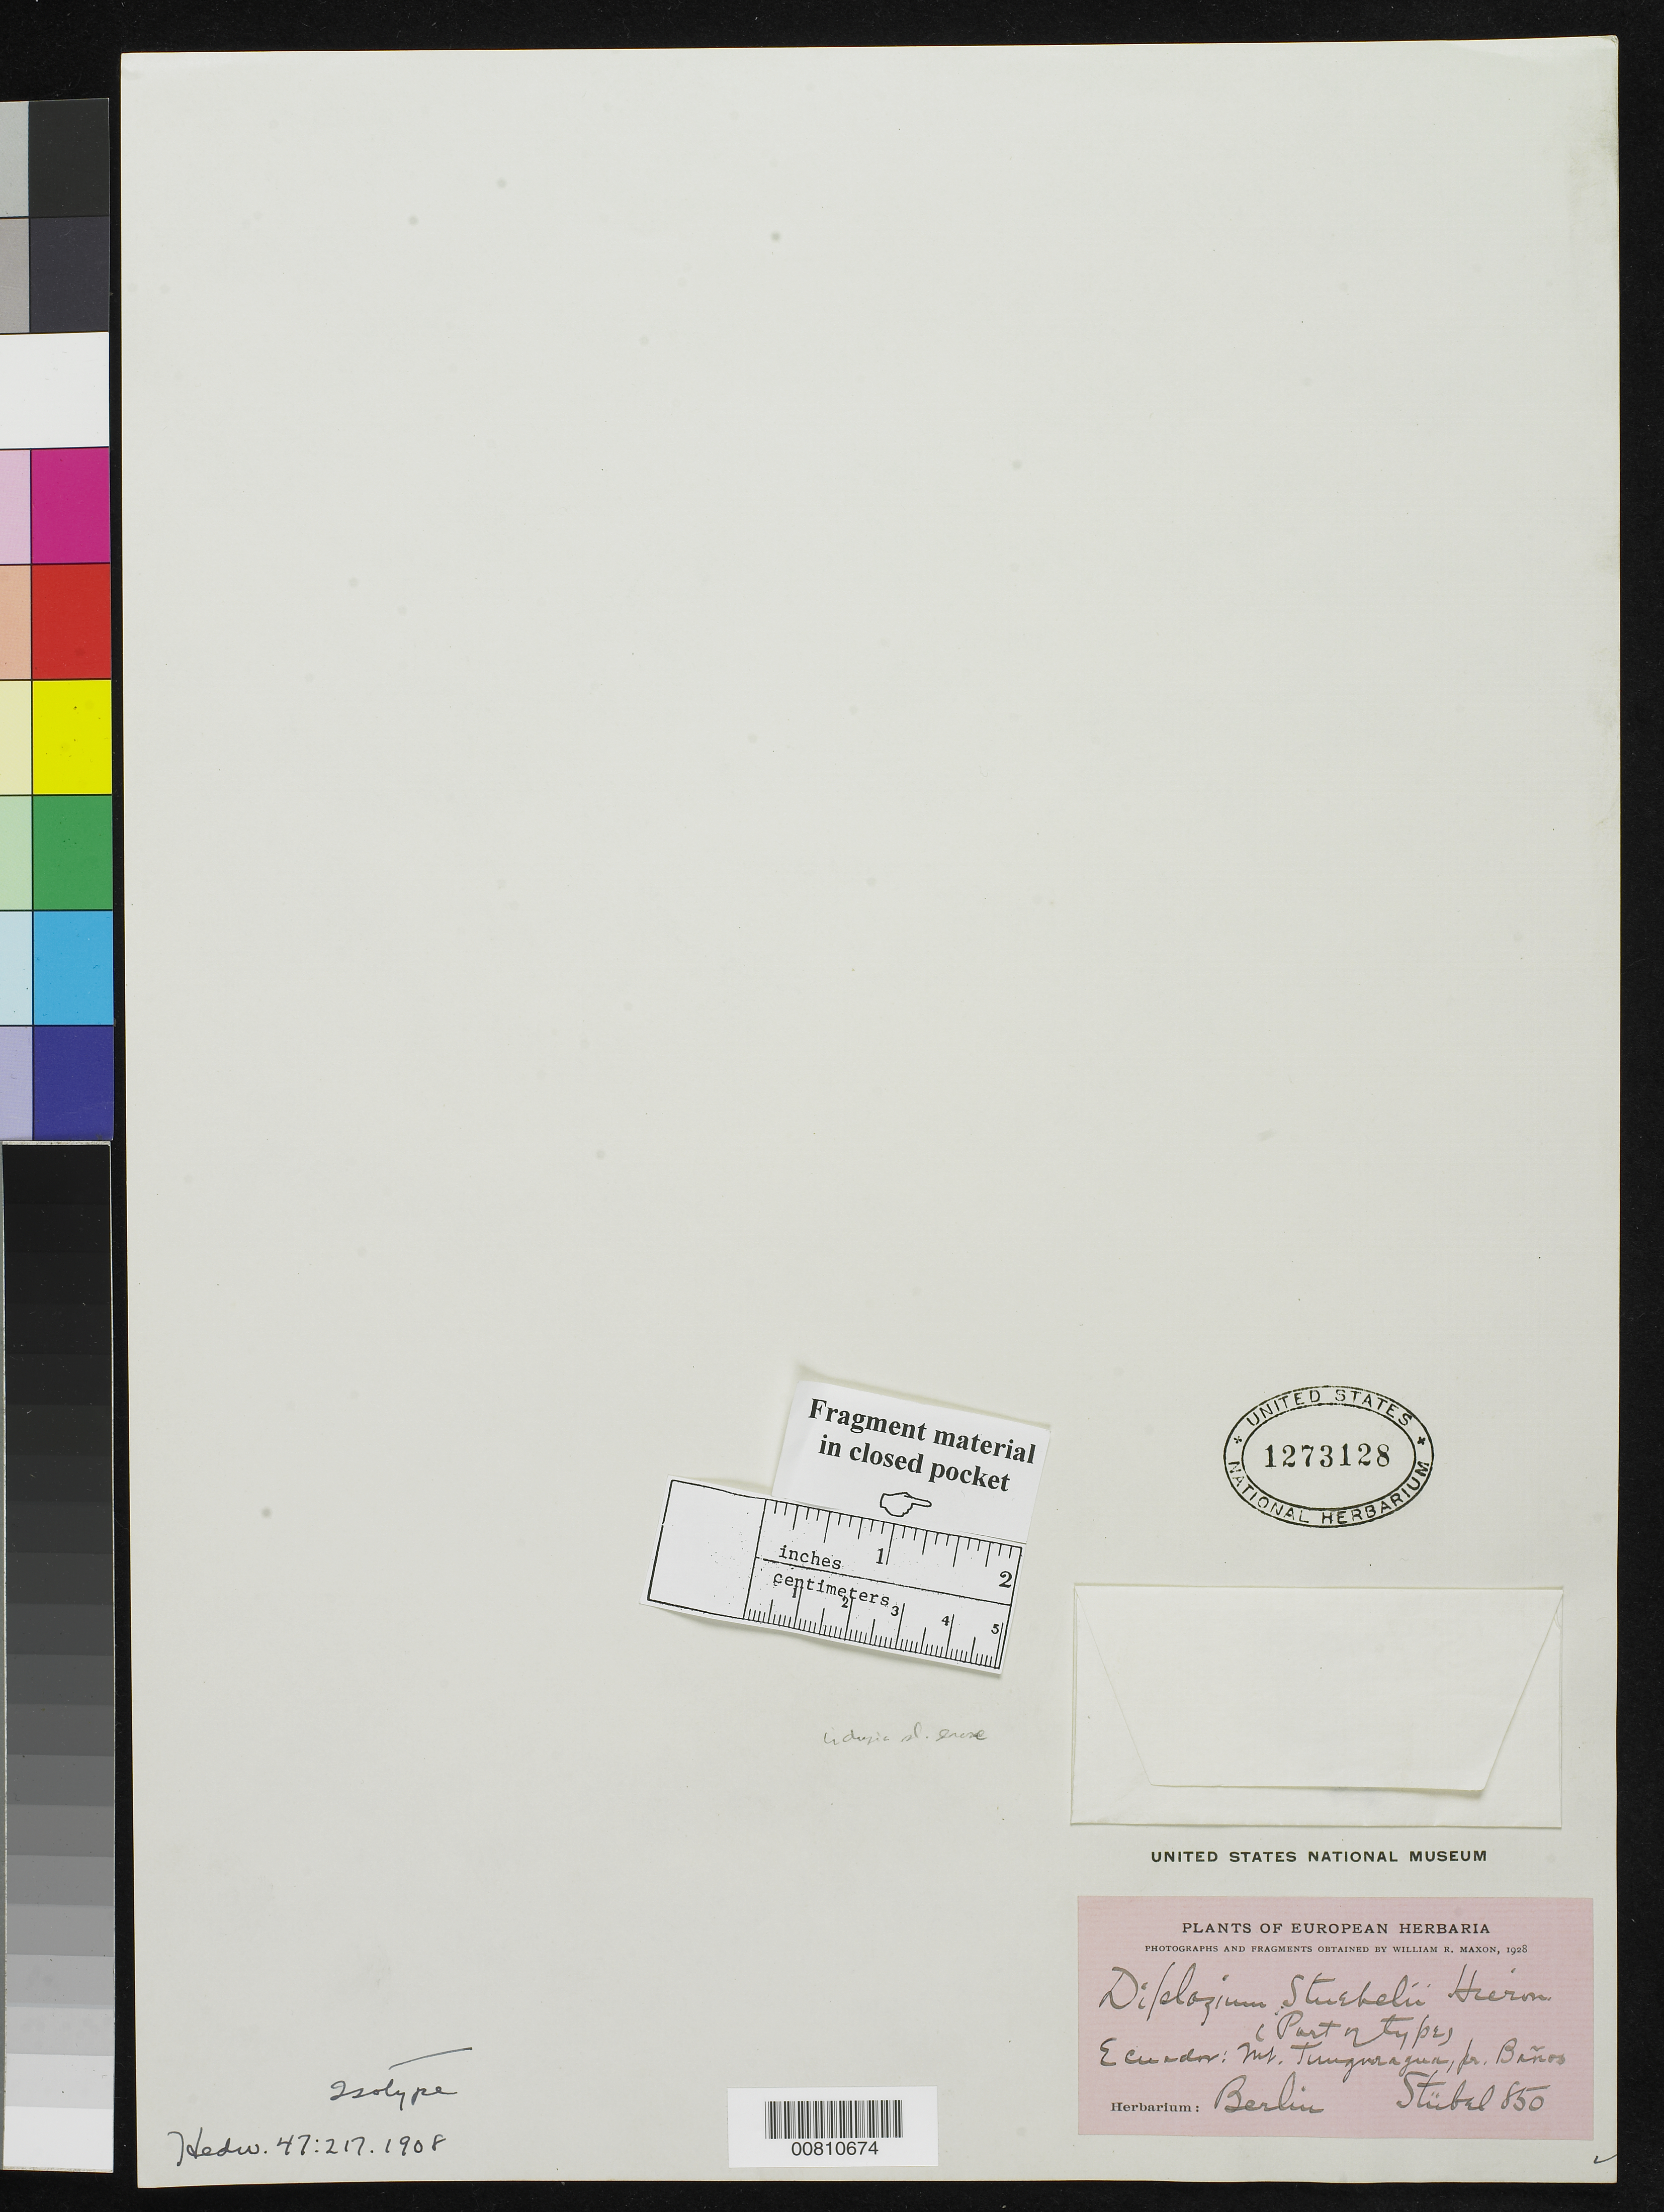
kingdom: Plantae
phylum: Tracheophyta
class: Polypodiopsida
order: Polypodiales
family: Athyriaceae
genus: Diplazium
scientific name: Diplazium stuebelii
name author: Hieron.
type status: Isotype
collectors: M. Stuebel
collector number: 850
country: Ecuador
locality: Mt. Tunguraaua, pr. Banos.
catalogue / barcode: US 1273128